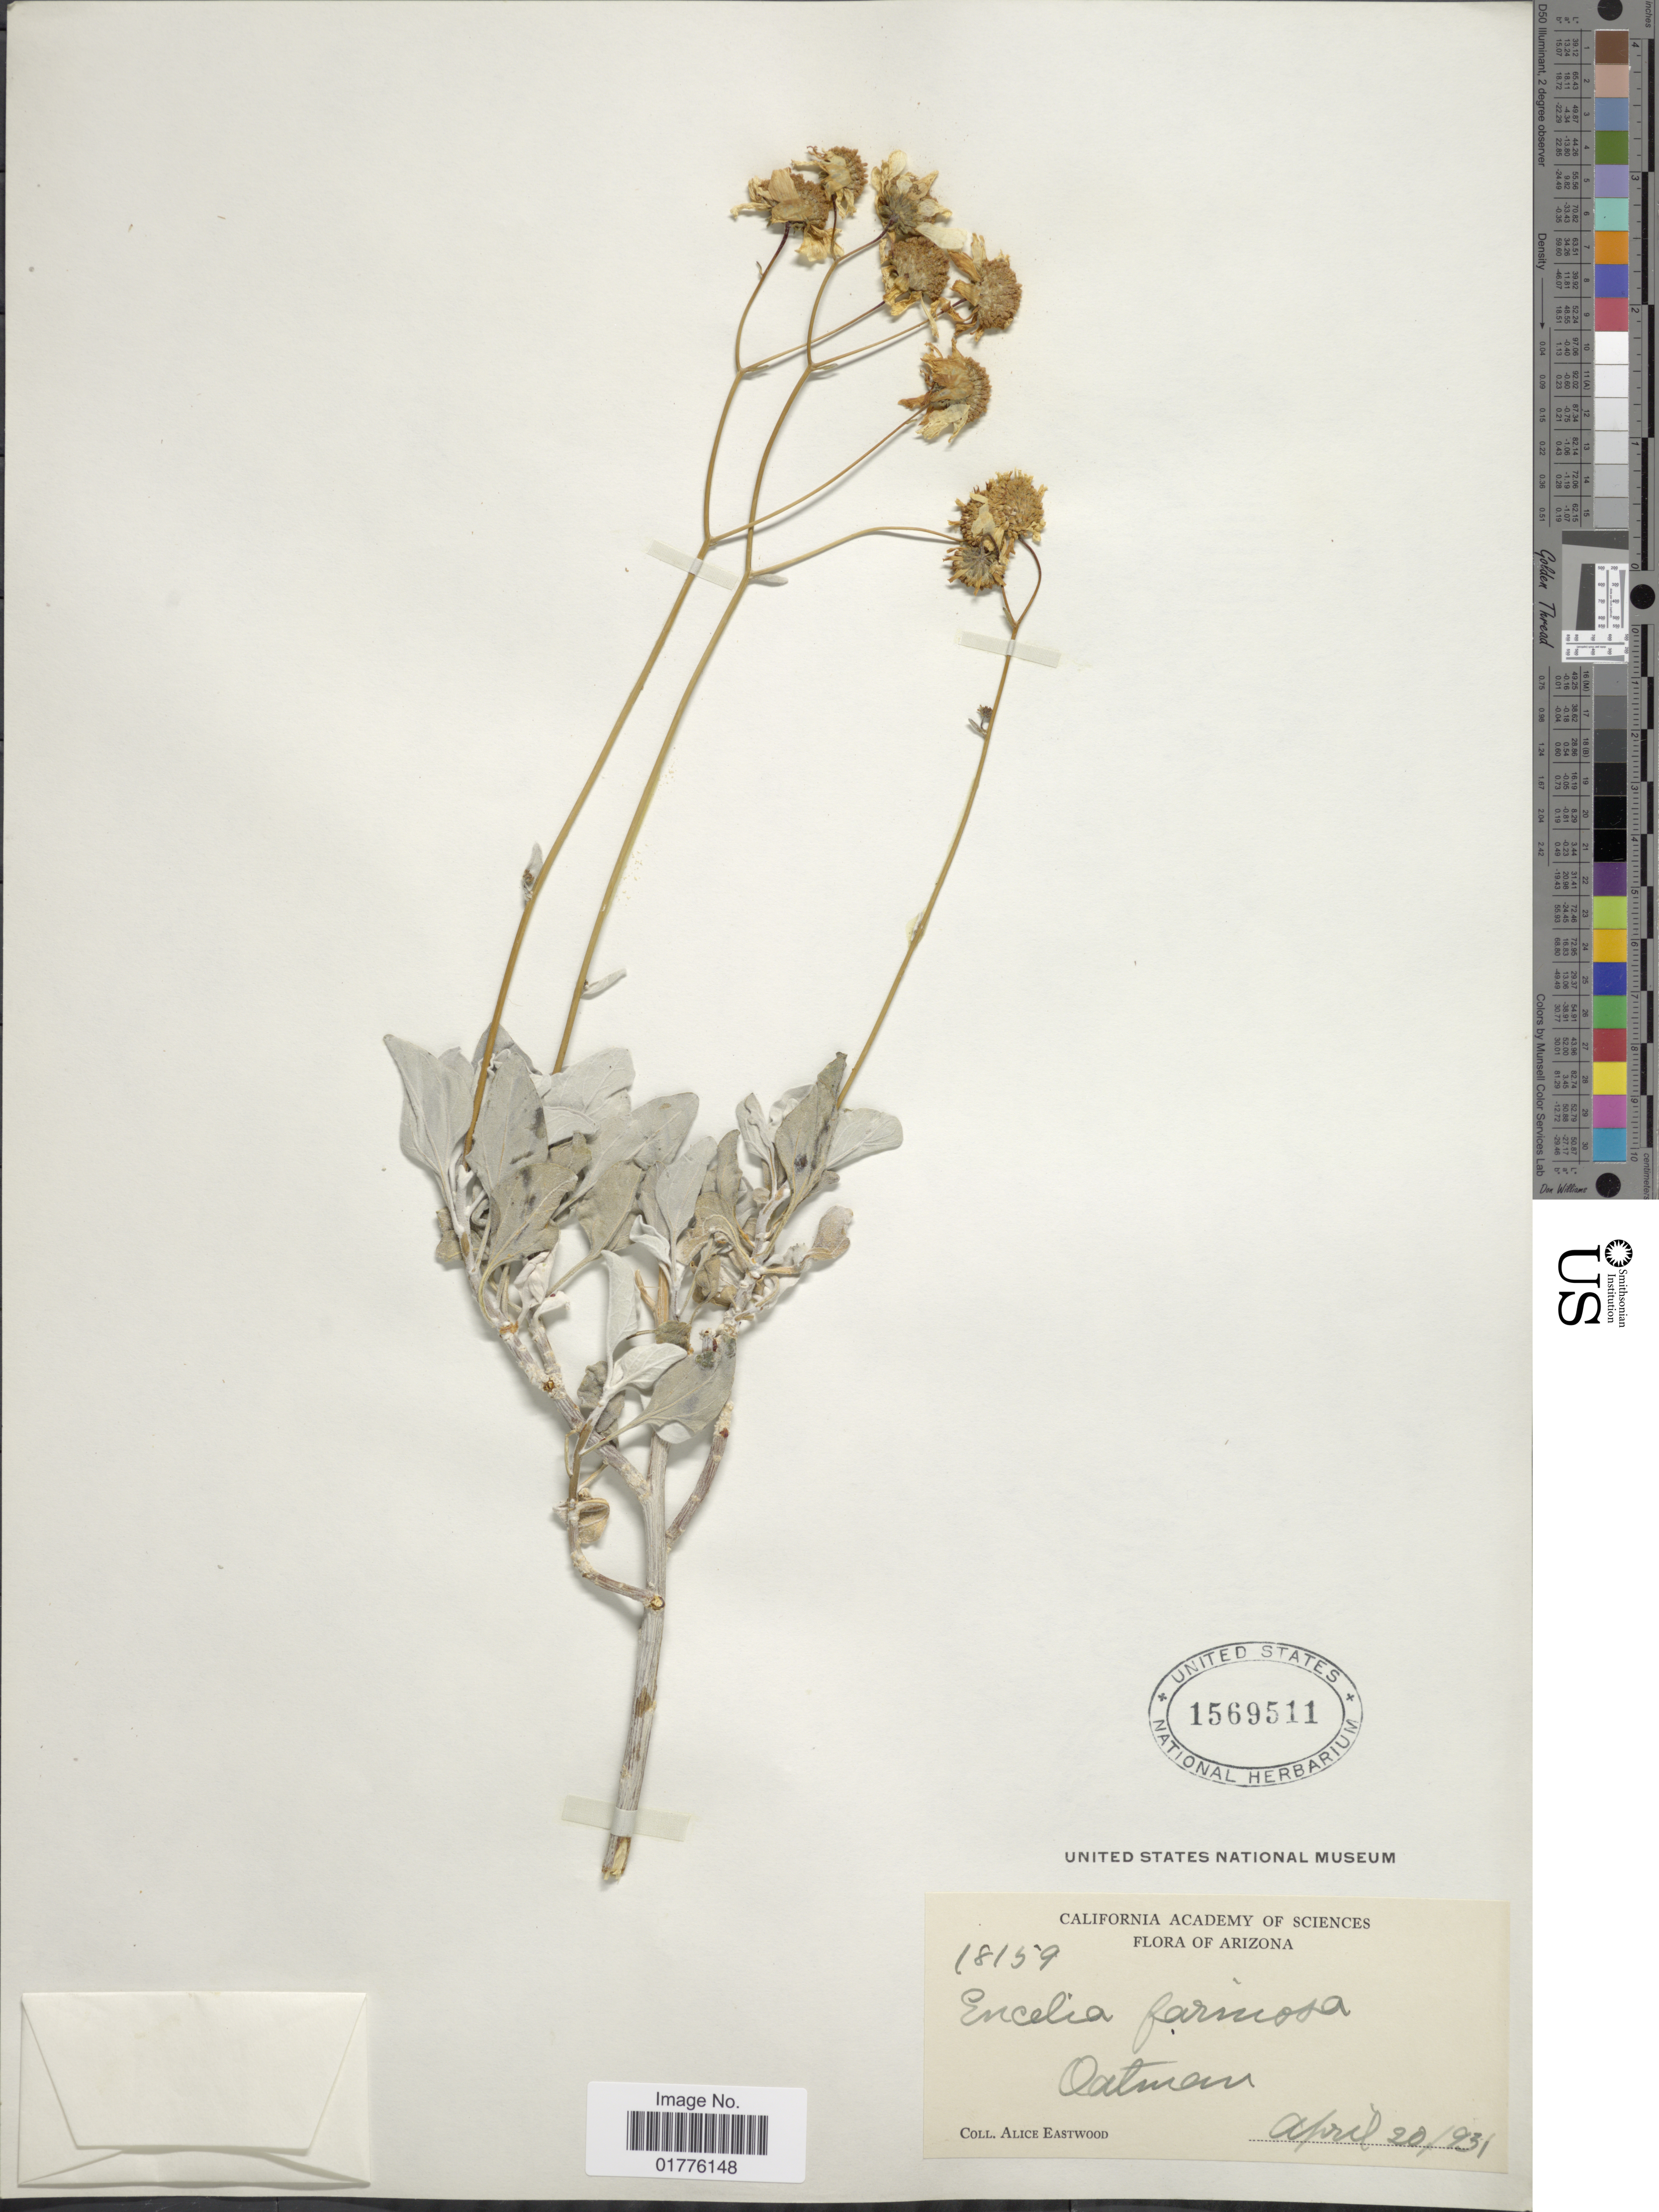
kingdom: Plantae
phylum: Tracheophyta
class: Magnoliopsida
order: Asterales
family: Asteraceae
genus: Encelia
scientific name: Encelia farinosa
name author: A. Gray ex Torr. in Emory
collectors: A. Eastwood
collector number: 18159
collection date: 1931-04-20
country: United States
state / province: Arizona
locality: Arizona. Oastman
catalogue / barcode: US 1569511